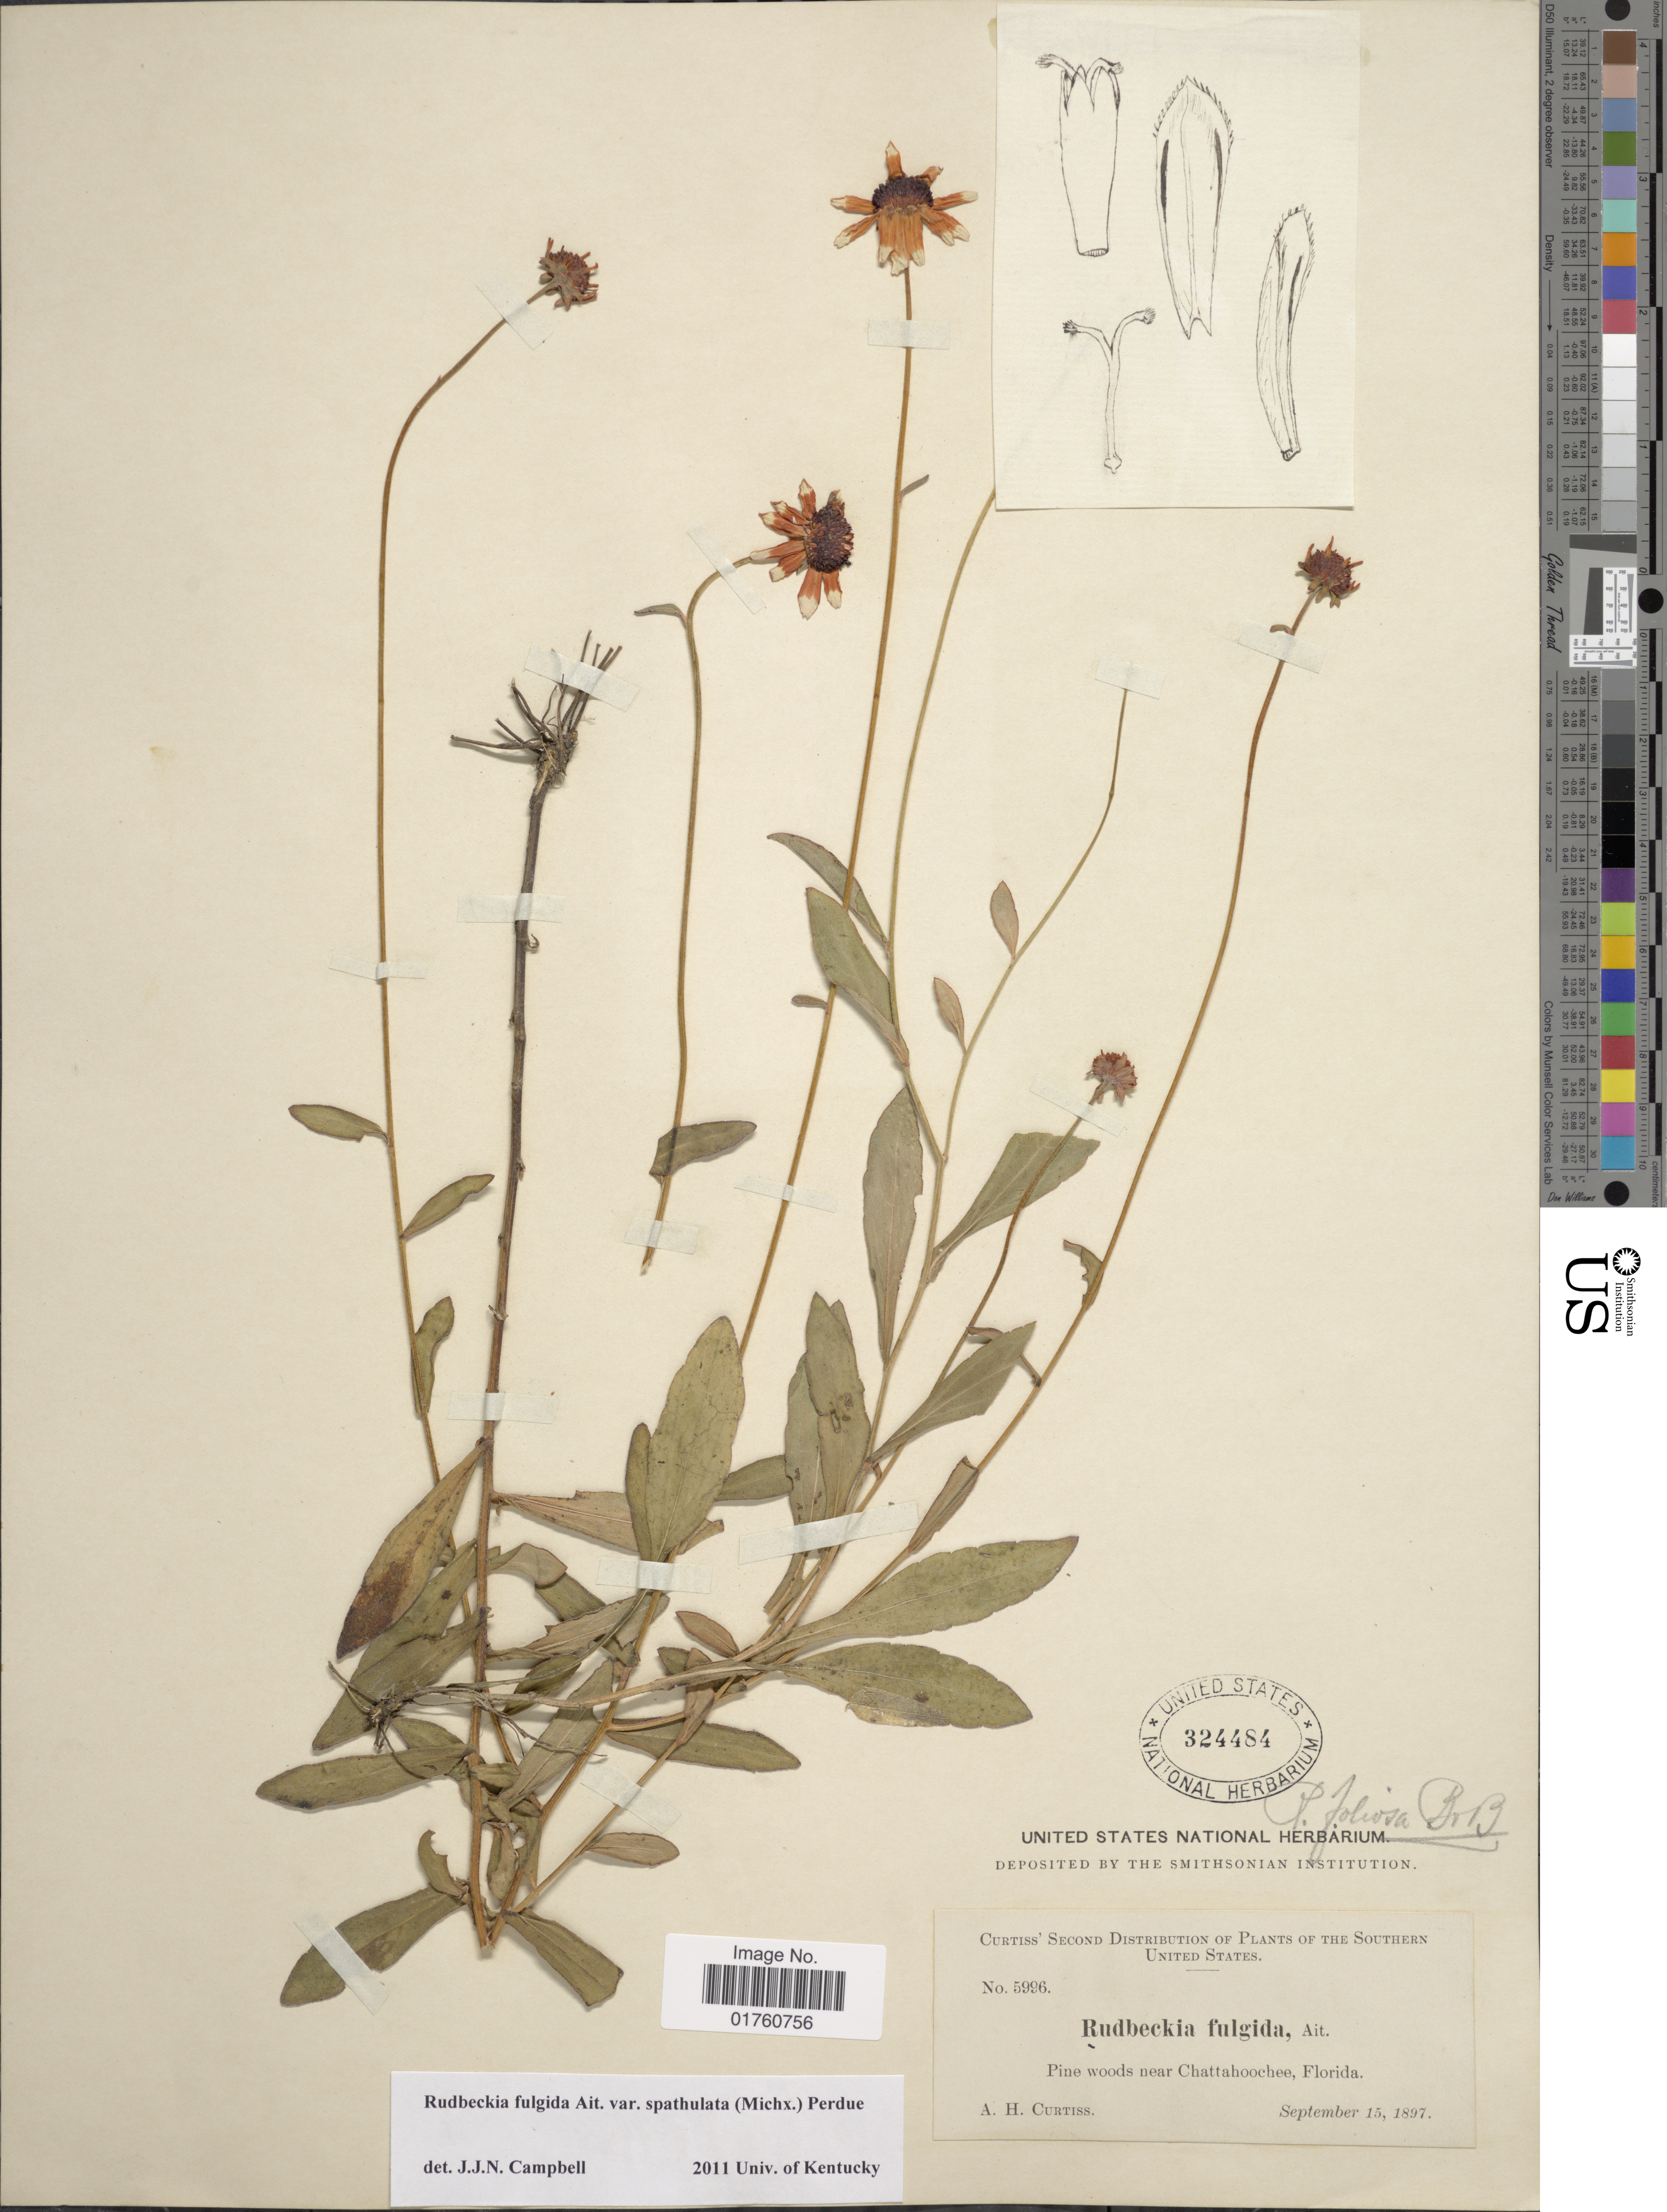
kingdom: Plantae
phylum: Tracheophyta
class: Magnoliopsida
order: Asterales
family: Asteraceae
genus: Rudbeckia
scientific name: Rudbeckia fulgida var. fulgida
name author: Aiton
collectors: A. H. Curtiss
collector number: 5996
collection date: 1897-09-15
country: United States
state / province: Florida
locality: The Southern United States, Pine woods near Chattahoochee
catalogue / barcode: US 324484